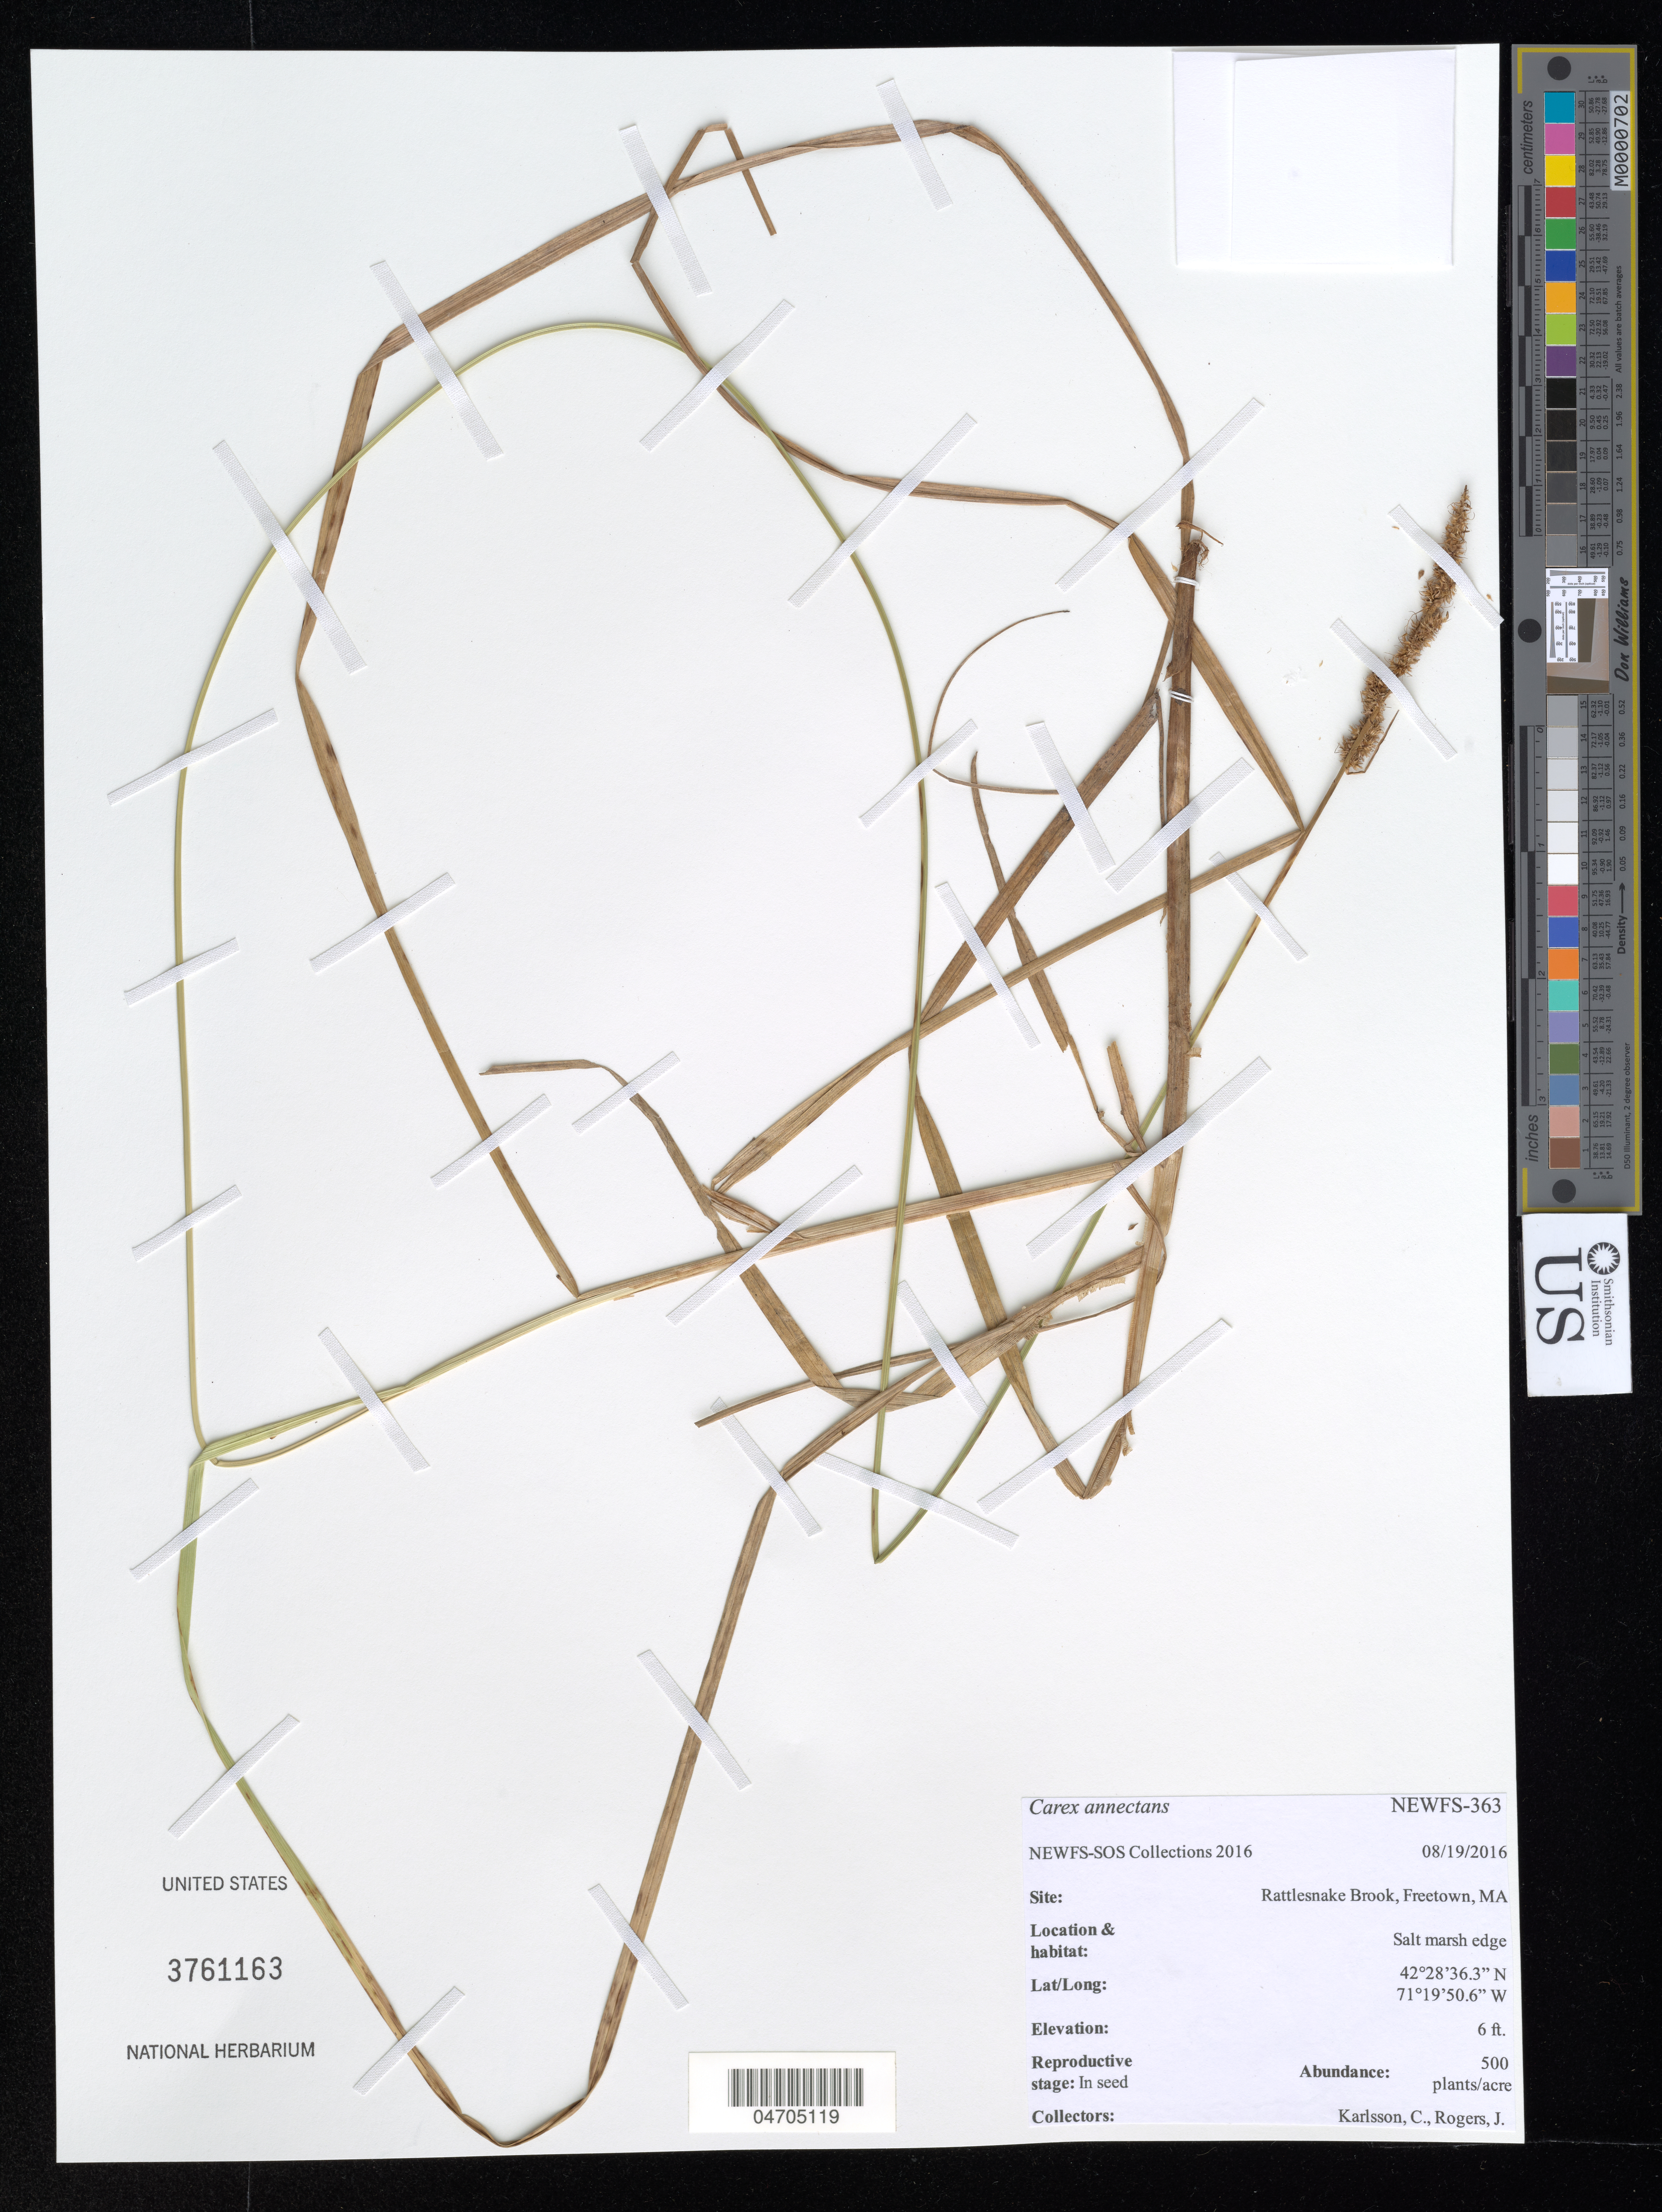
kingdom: Plantae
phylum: Tracheophyta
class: Liliopsida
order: Poales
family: Cyperaceae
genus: Carex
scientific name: Carex annectens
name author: (E.P. Bicknell) E.P. Bicknell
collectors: C. Karlsson & J. Rogers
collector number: NEWFS-363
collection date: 2016-08-19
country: United States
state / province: Massachusetts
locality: Rattlesnake Brook, Freetown.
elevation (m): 2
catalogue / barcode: US 3761163